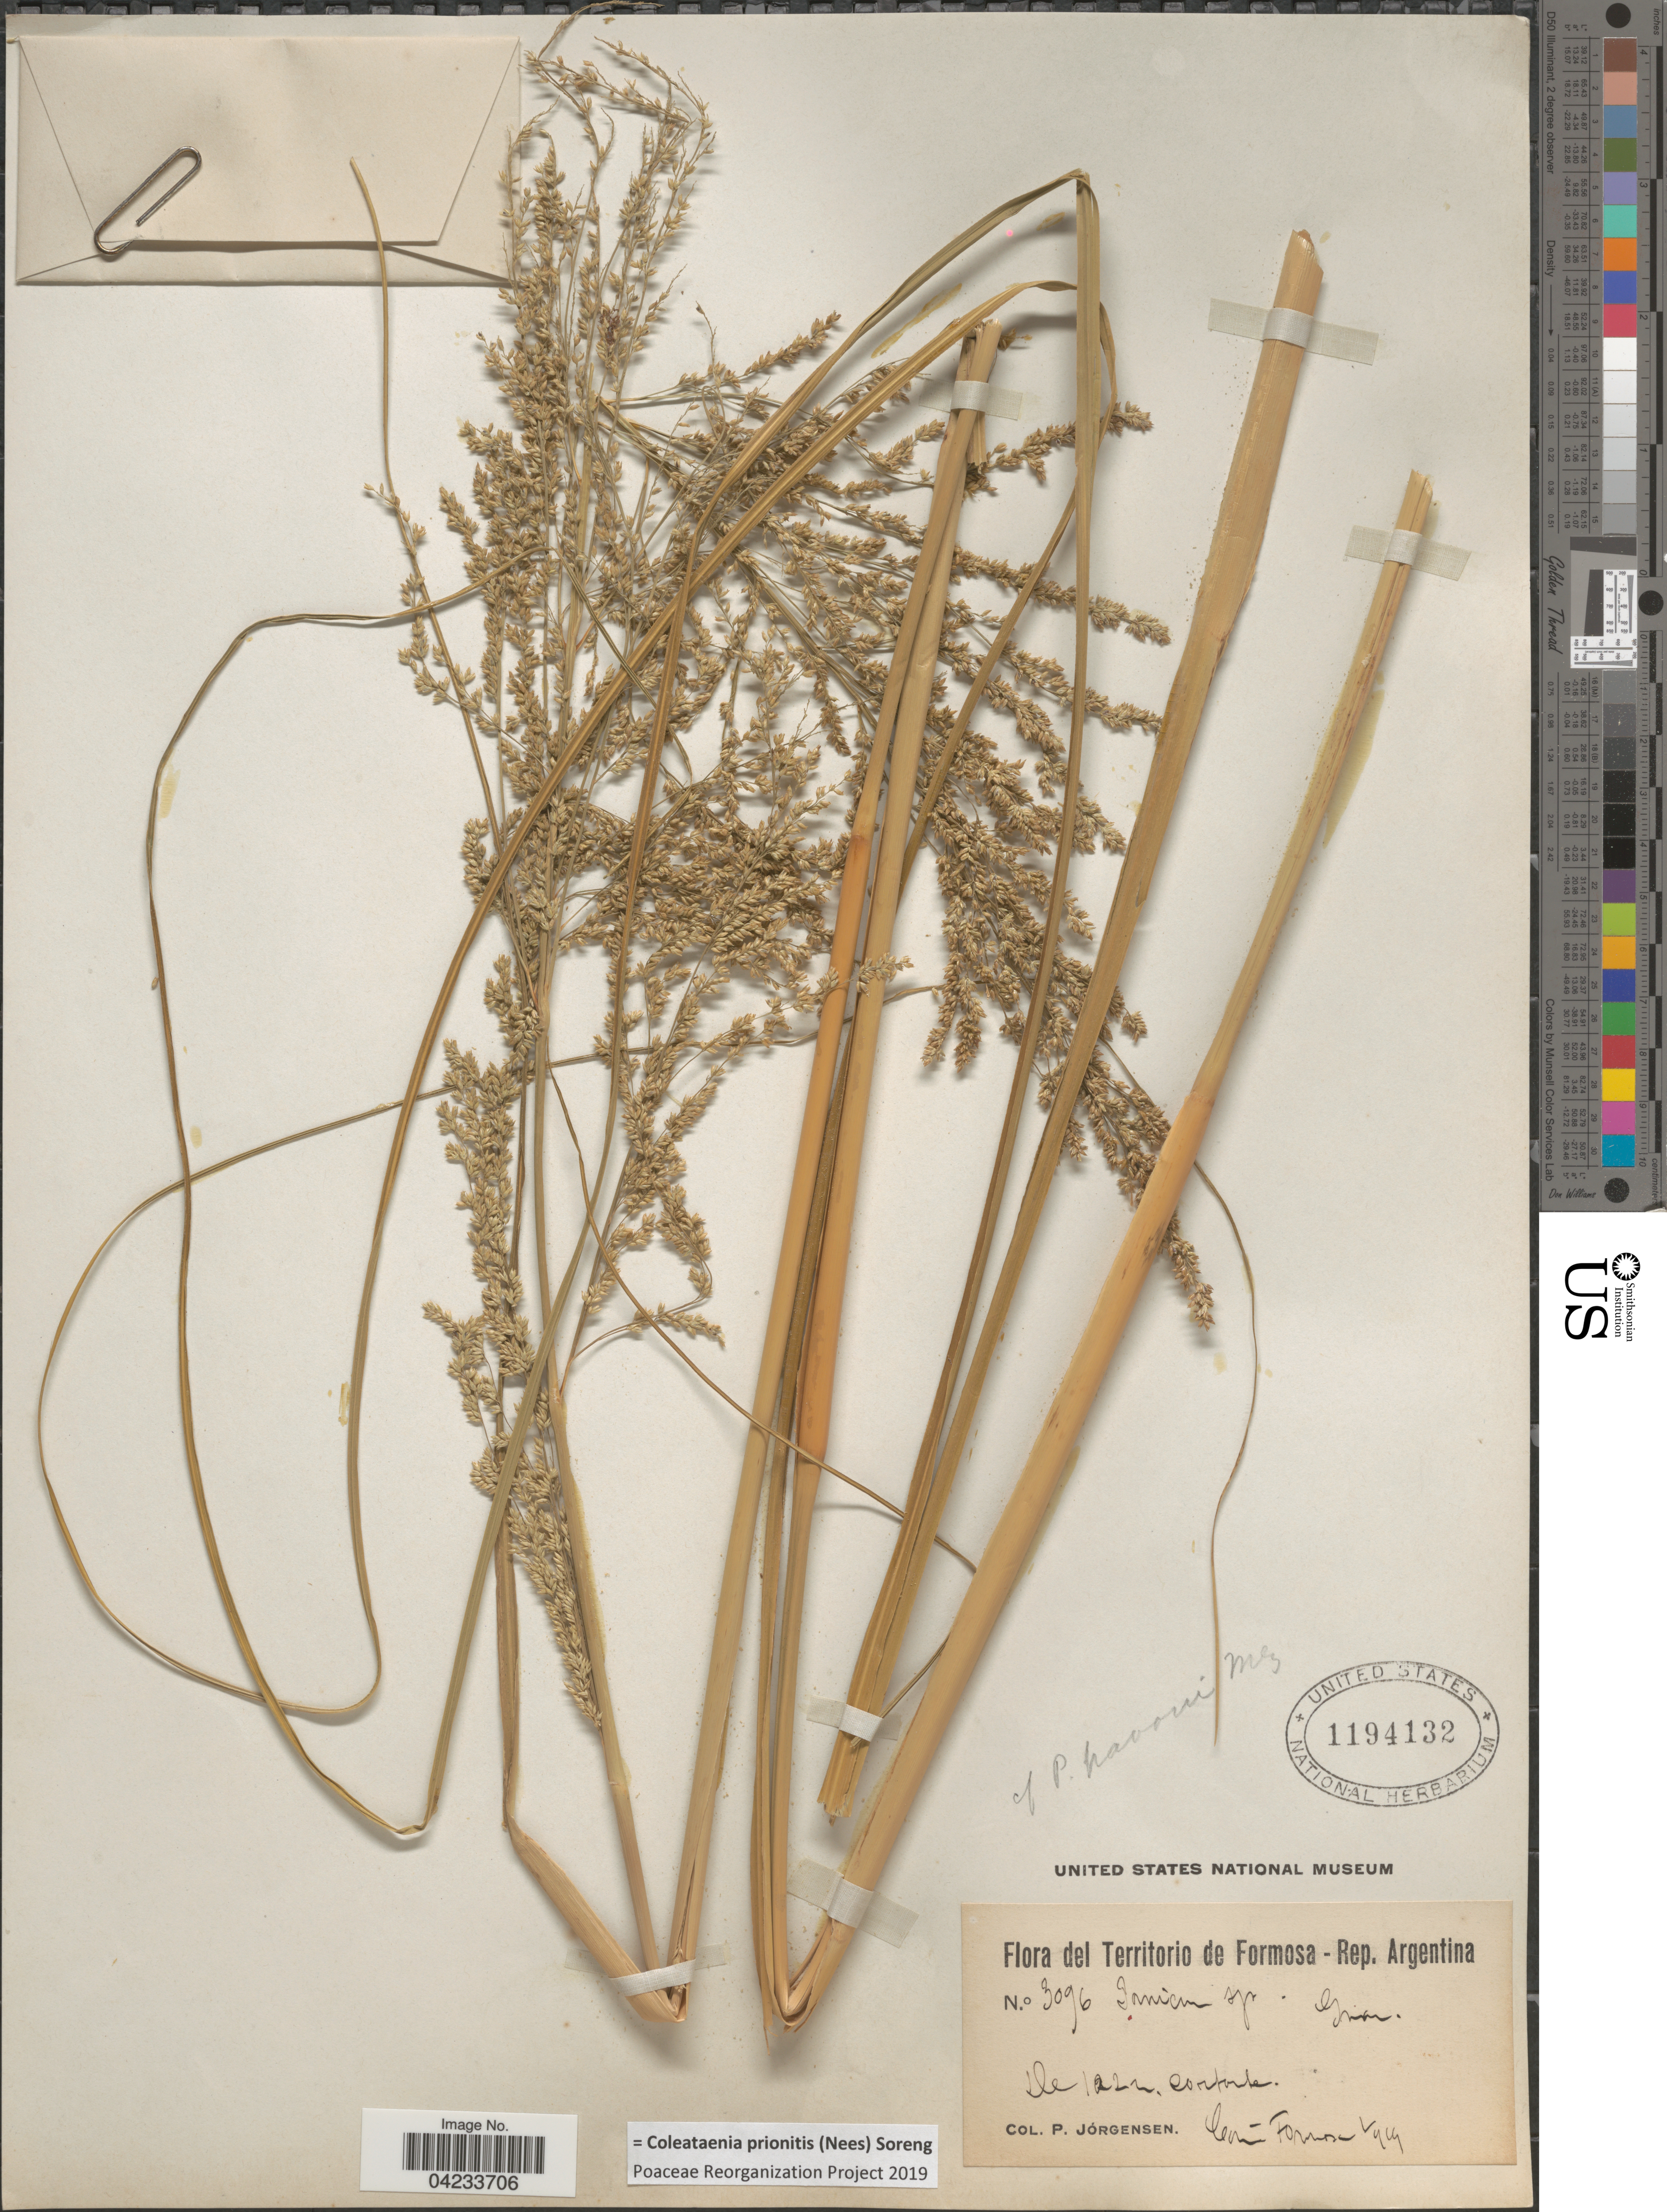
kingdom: Plantae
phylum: Tracheophyta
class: Liliopsida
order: Poales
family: Poaceae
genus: Coleataenia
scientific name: Coleataenia prionitis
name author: (Nees) Soreng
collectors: P. Jörgensen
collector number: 3096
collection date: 1919-01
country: Argentina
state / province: Formosa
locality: Rep. Argentina. Comun Formosa.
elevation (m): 102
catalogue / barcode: US 1194132